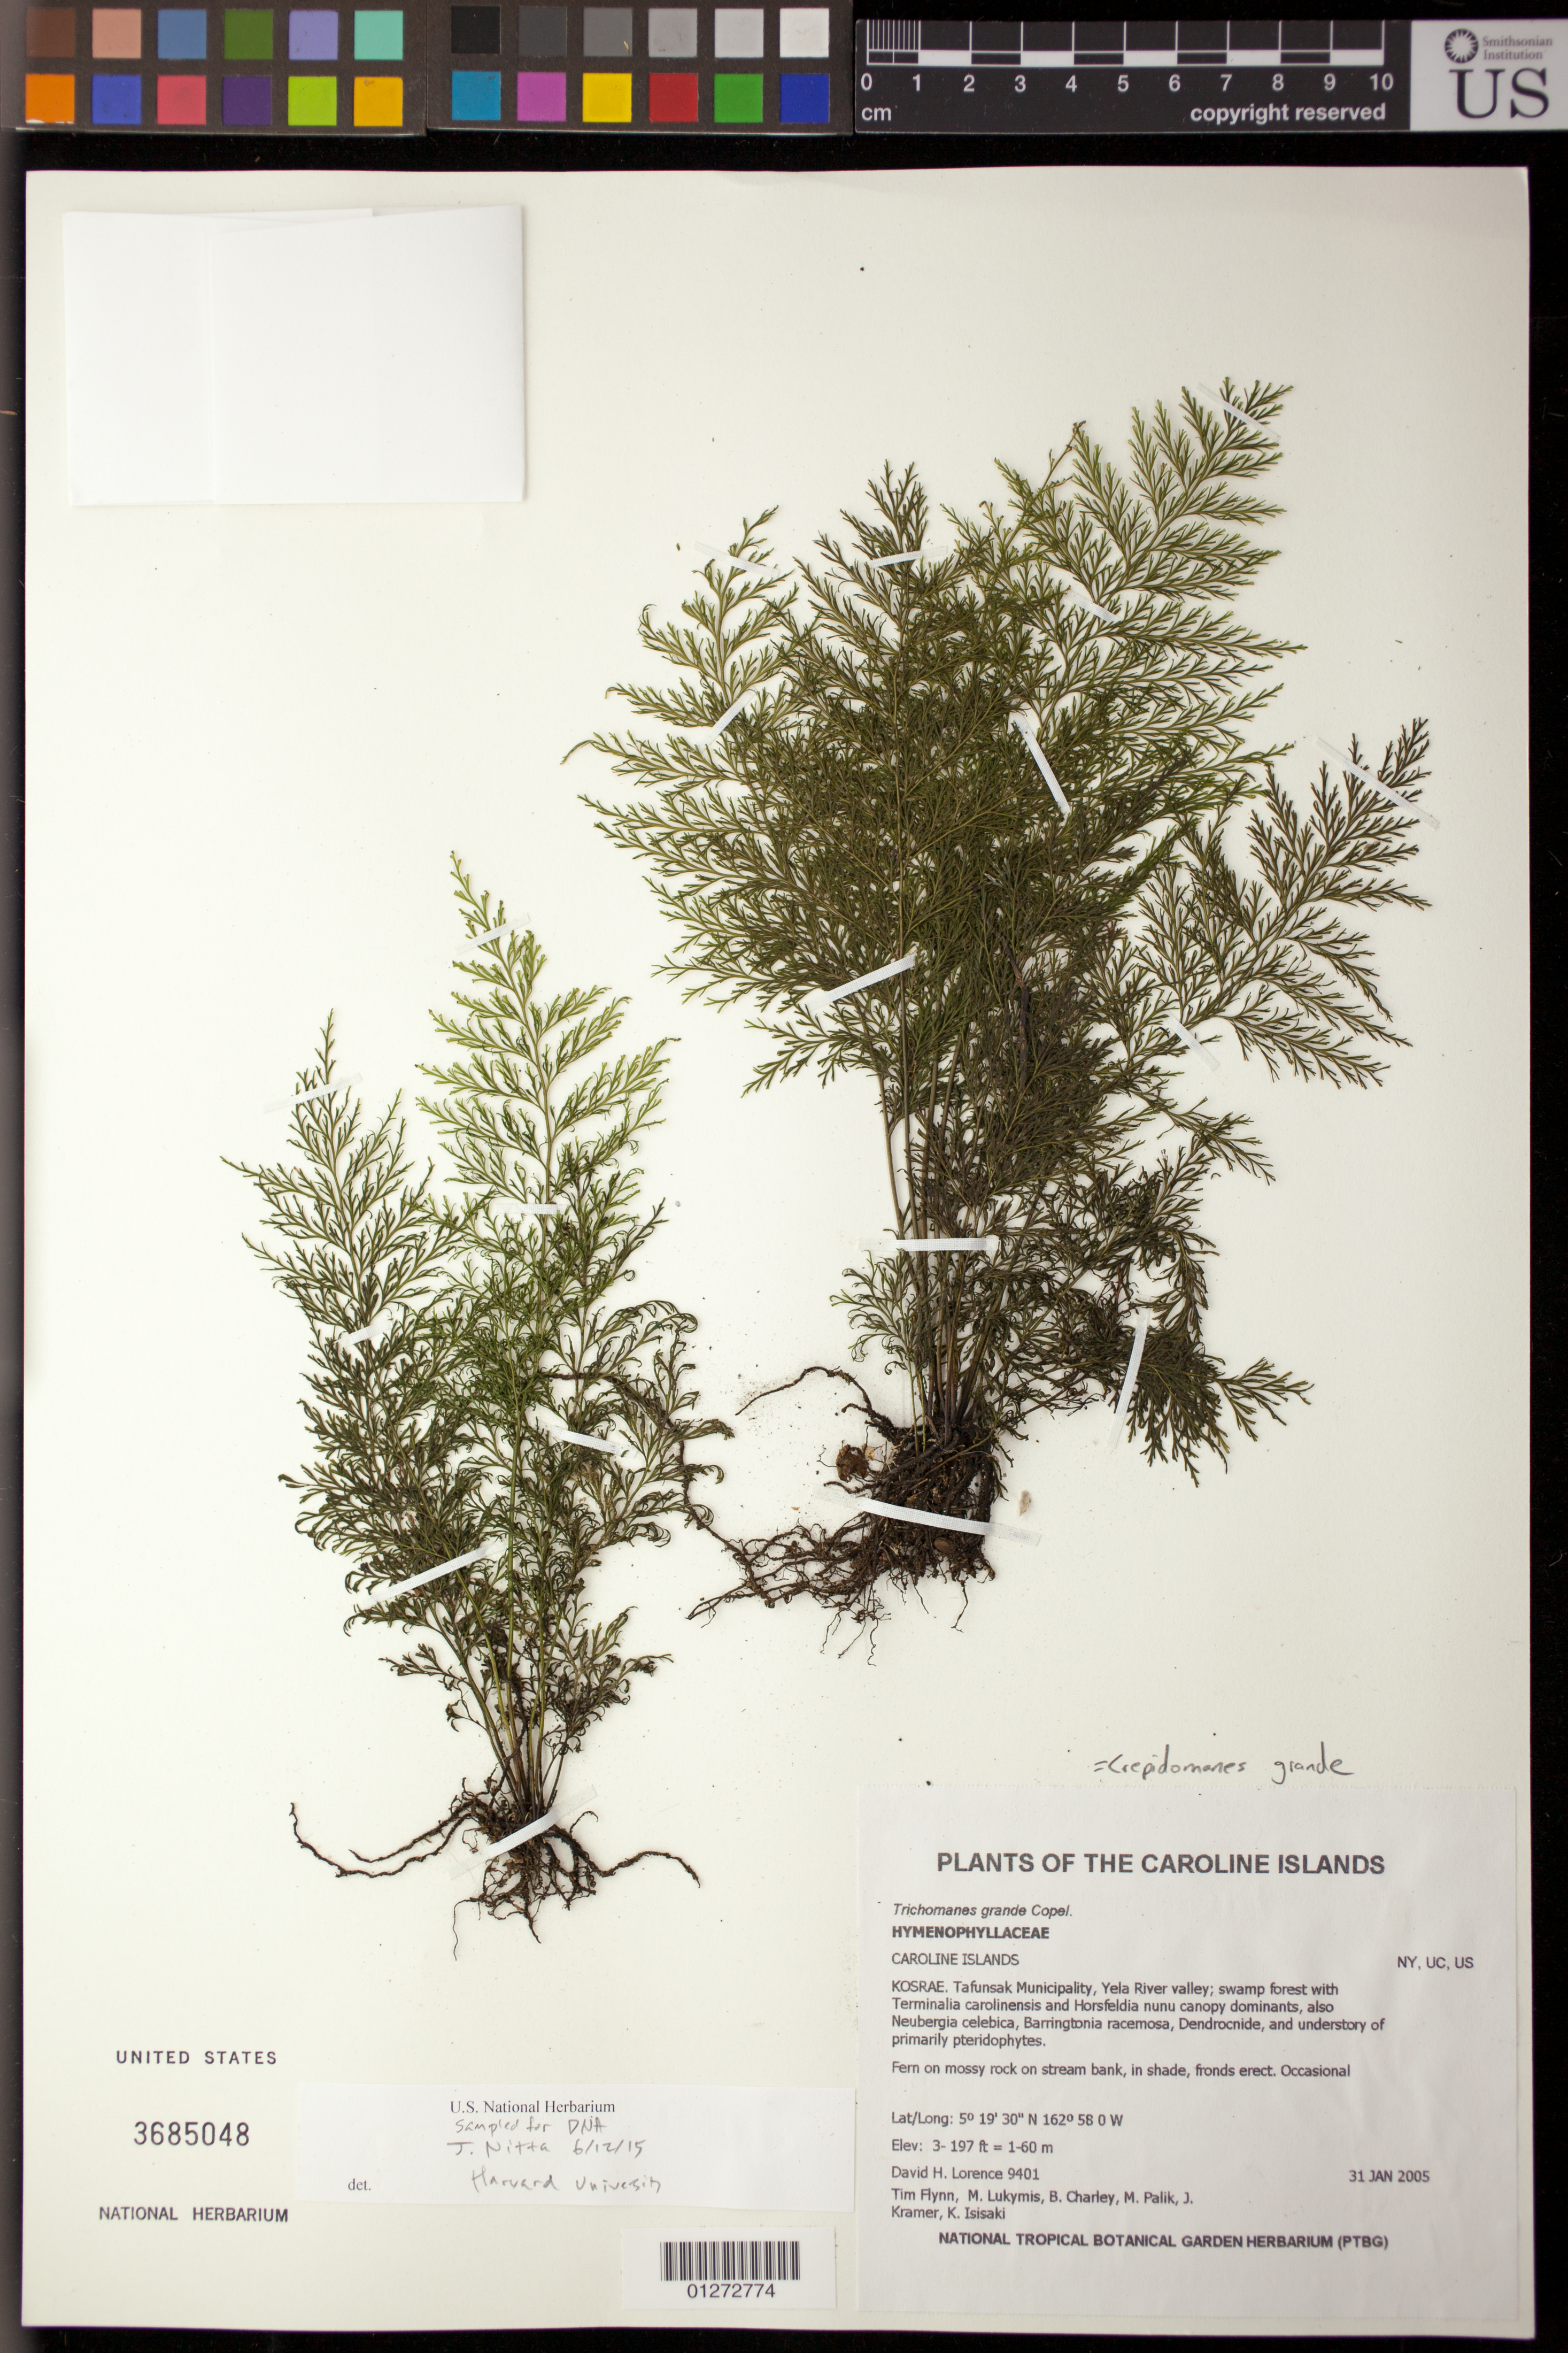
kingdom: Plantae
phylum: Tracheophyta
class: Polypodiopsida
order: Hymenophyllales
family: Hymenophyllaceae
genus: Crepidomanes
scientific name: Crepidomanes grande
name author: (Copel.) Ebihara & K. Iwats.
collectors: D. Lorence, T. Flynn, M. Luckymis, B. Charley & M. Palik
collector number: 9401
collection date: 2005-01-31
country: Micronesia, Federated States of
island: Kosrae [Kusaie]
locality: Tafunsak Municipality.Yela River valley.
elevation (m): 1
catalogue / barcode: US 3685048